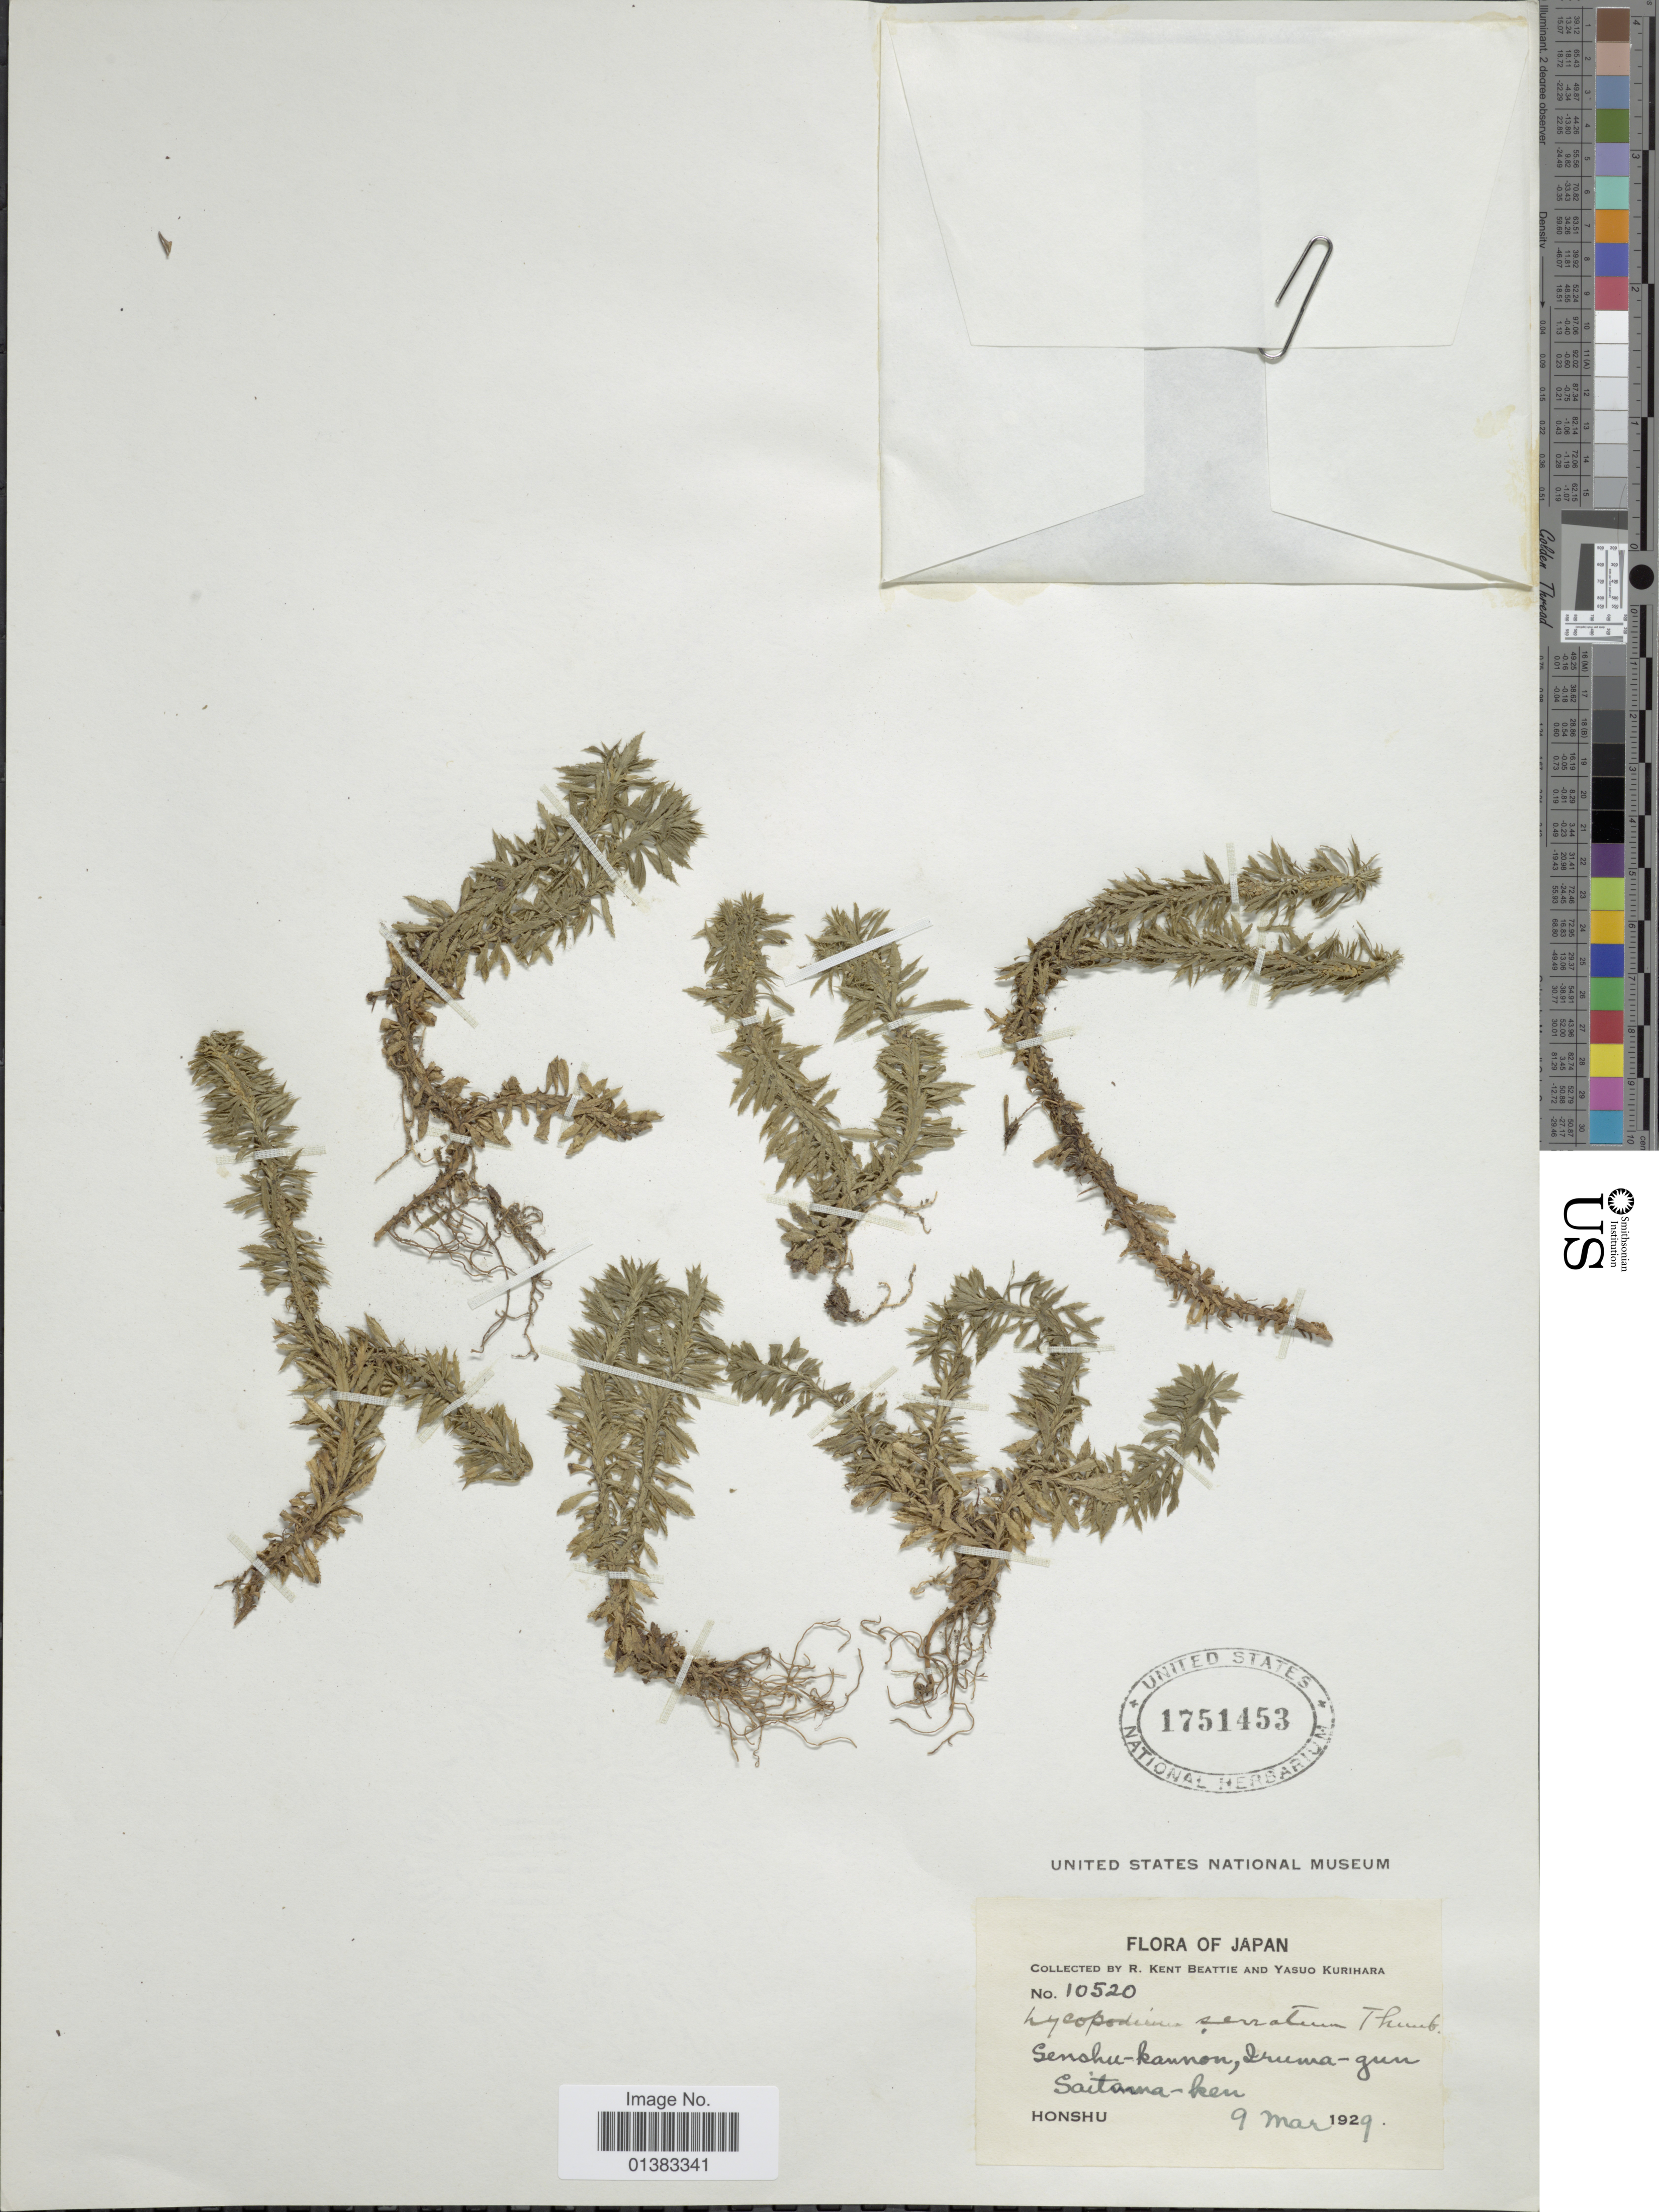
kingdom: Plantae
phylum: Tracheophyta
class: Lycopodiopsida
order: Lycopodiales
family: Lycopodiaceae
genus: Huperzia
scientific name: Huperzia serrata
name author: (Thunb.) Trevis.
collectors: R. K. Beattie & Y. Kurihara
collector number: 10520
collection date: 1929-03-09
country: Japan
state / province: Saitama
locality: Senshu-kannon, Iruma-gun, Saitama-ken, Honshu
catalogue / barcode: US 1751453